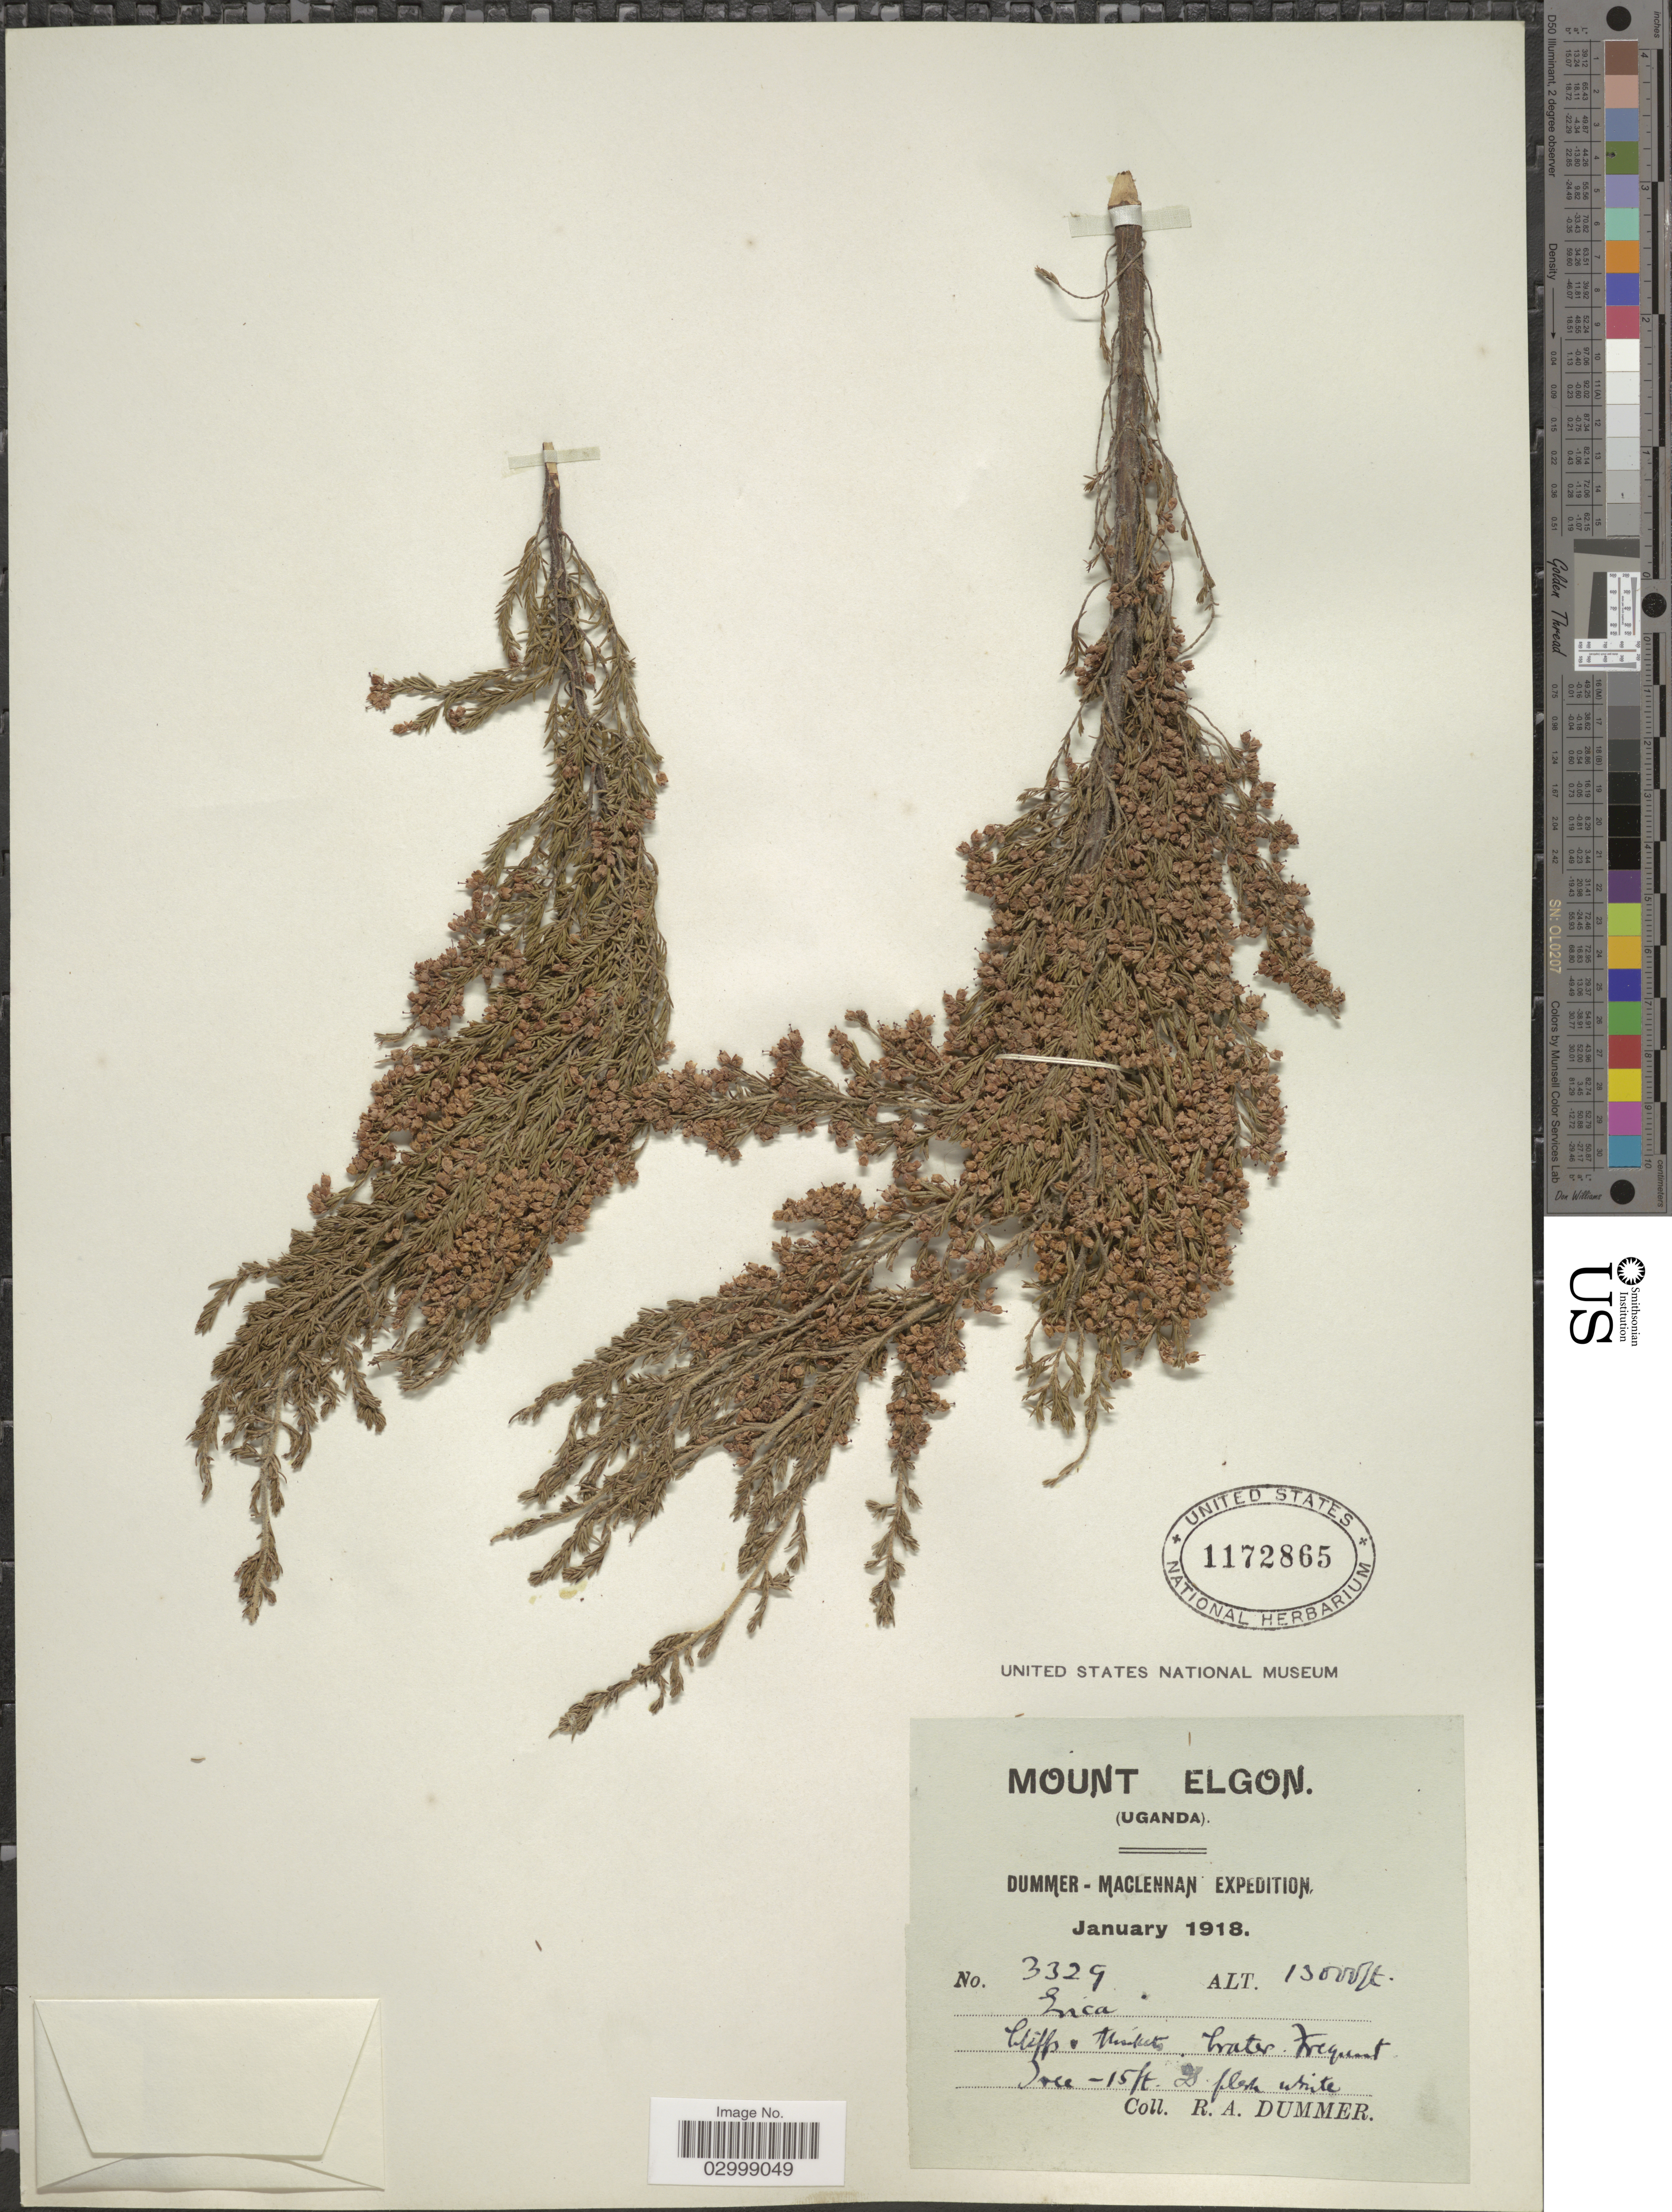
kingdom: Plantae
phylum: Tracheophyta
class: Magnoliopsida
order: Ericales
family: Ericaceae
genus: Erica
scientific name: Erica sp.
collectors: R. Dümmer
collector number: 3329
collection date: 1918-01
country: Uganda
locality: Mount Elgon, Crater.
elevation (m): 3962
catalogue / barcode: US 1172865